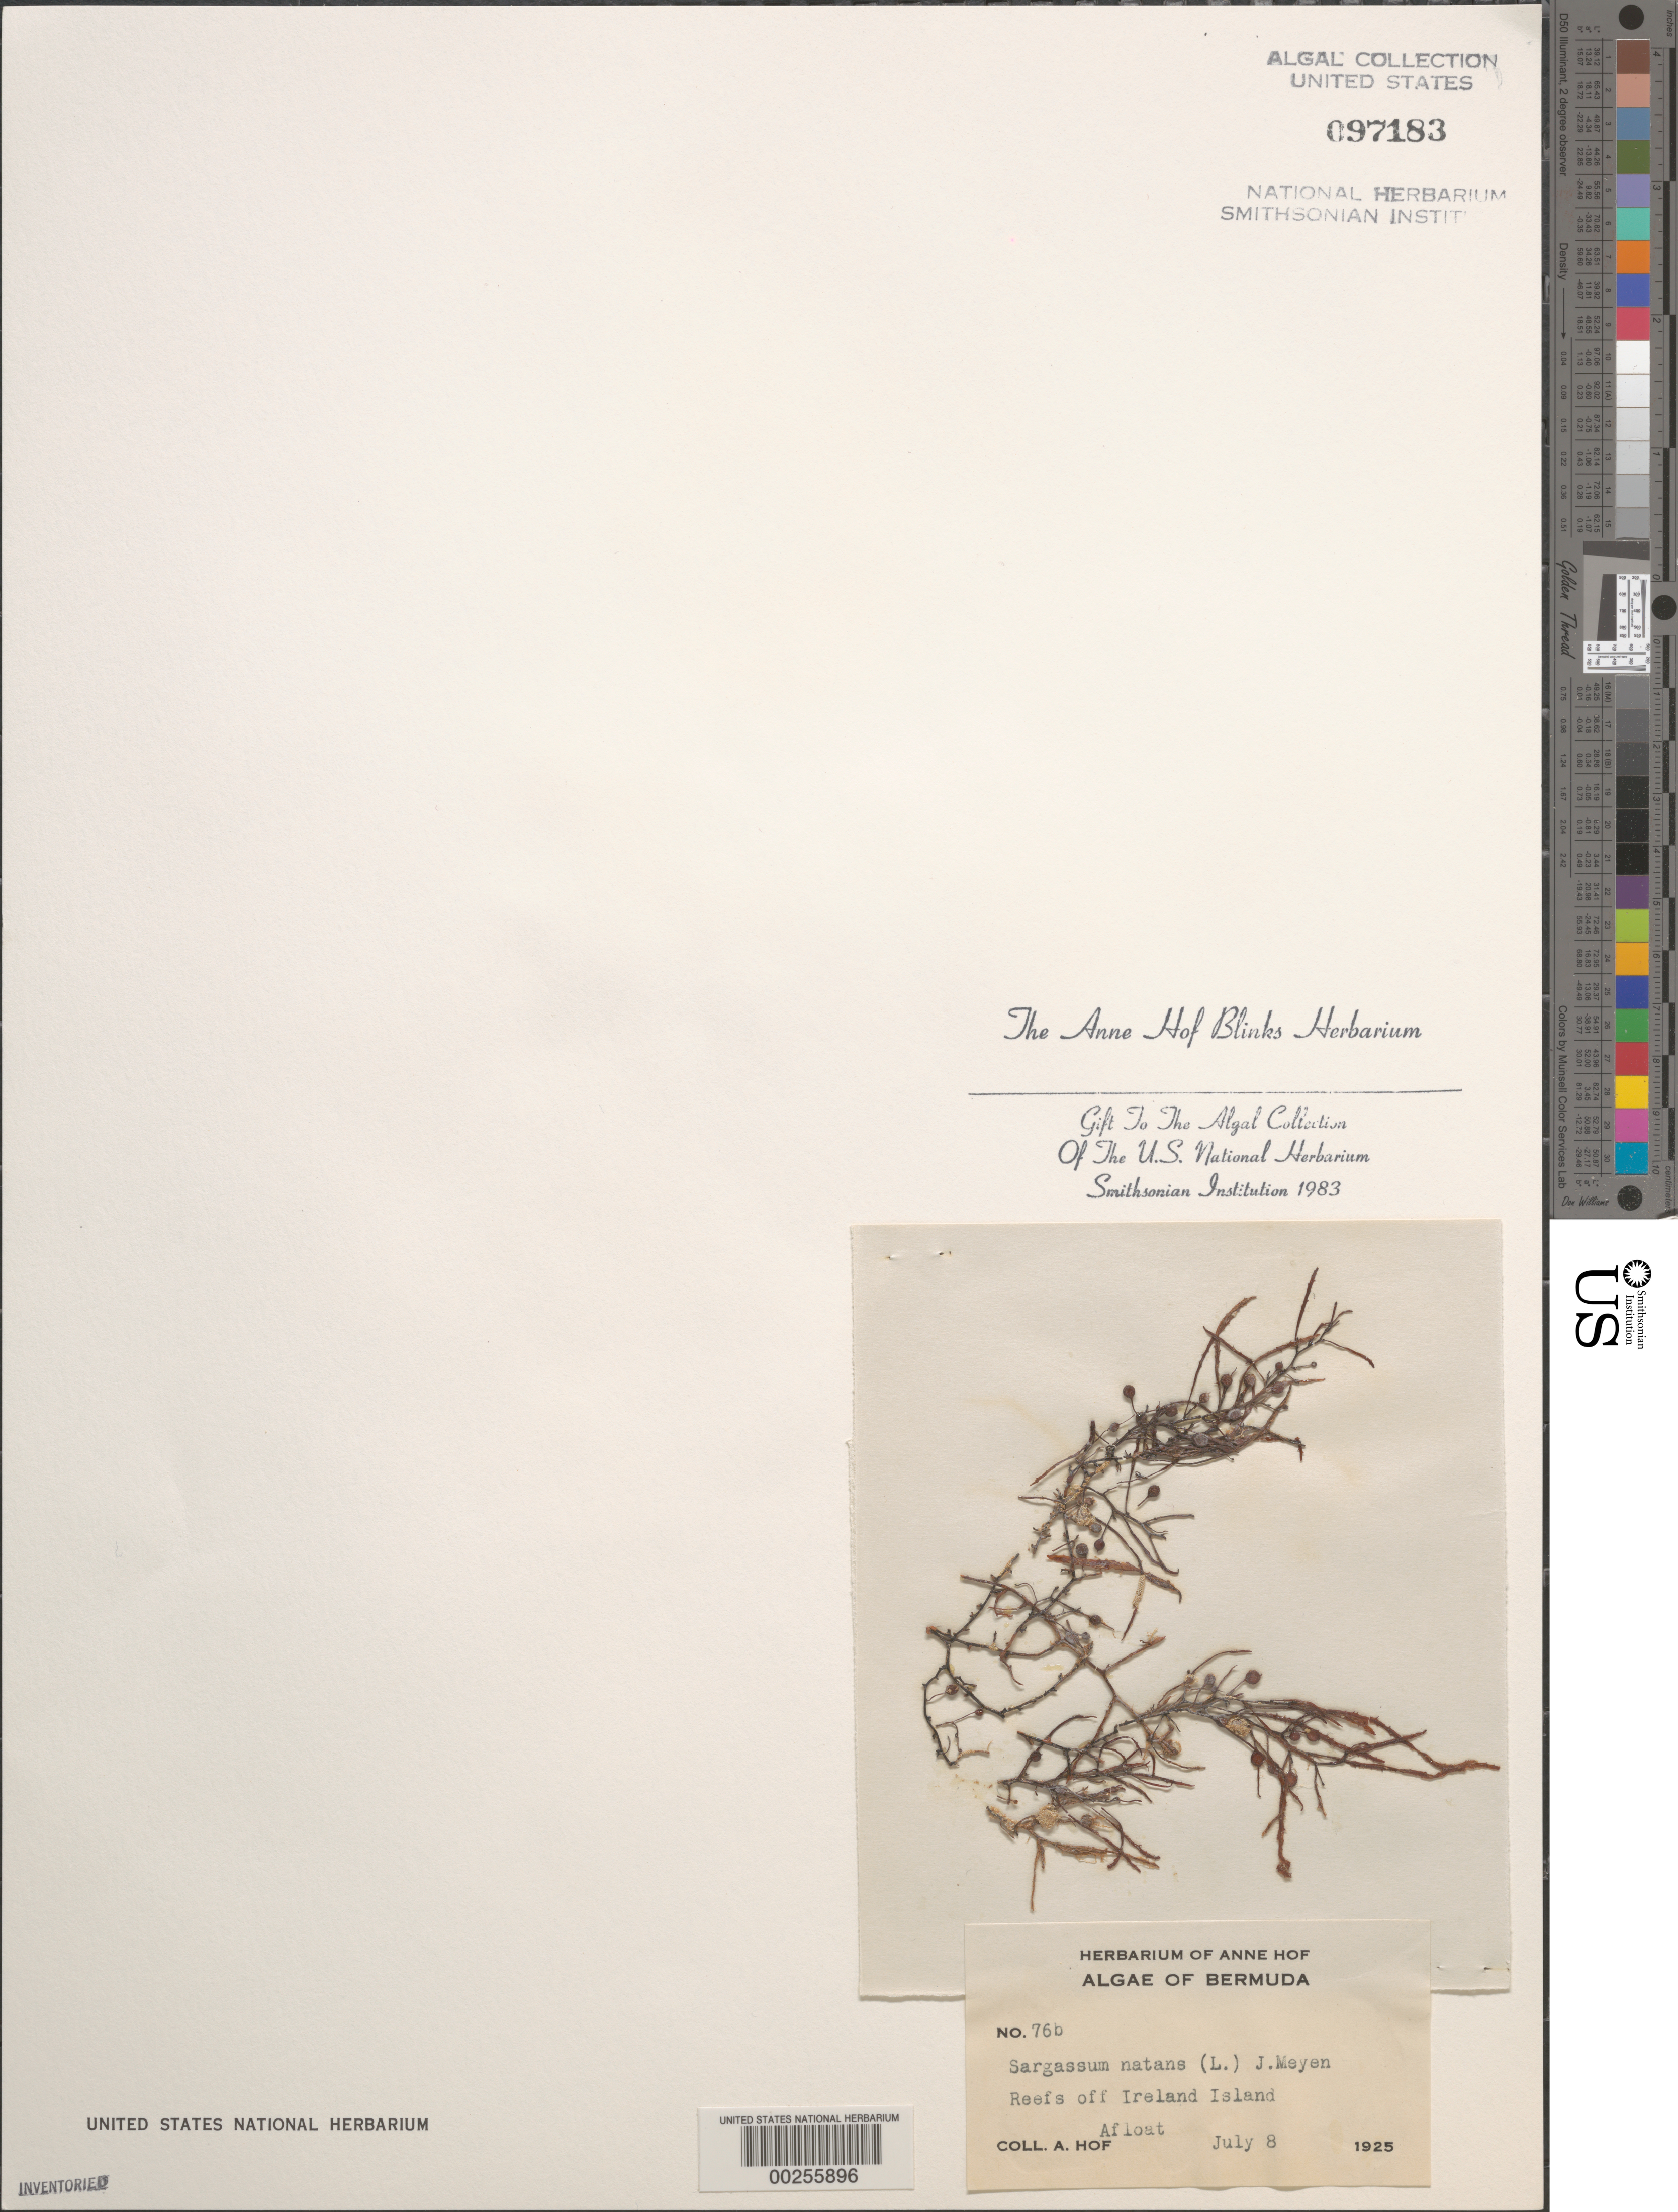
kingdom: Chromista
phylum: Ochrophyta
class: Phaeophyceae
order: Fucales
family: Sargassaceae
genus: Sargassum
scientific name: Sargassum natans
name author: (L.) Gaillon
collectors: A. Blinks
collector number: AHB 76b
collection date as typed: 08 Jul 1925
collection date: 1925-07-08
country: Bermuda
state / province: Sandys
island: Ireland Island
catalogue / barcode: US 97183